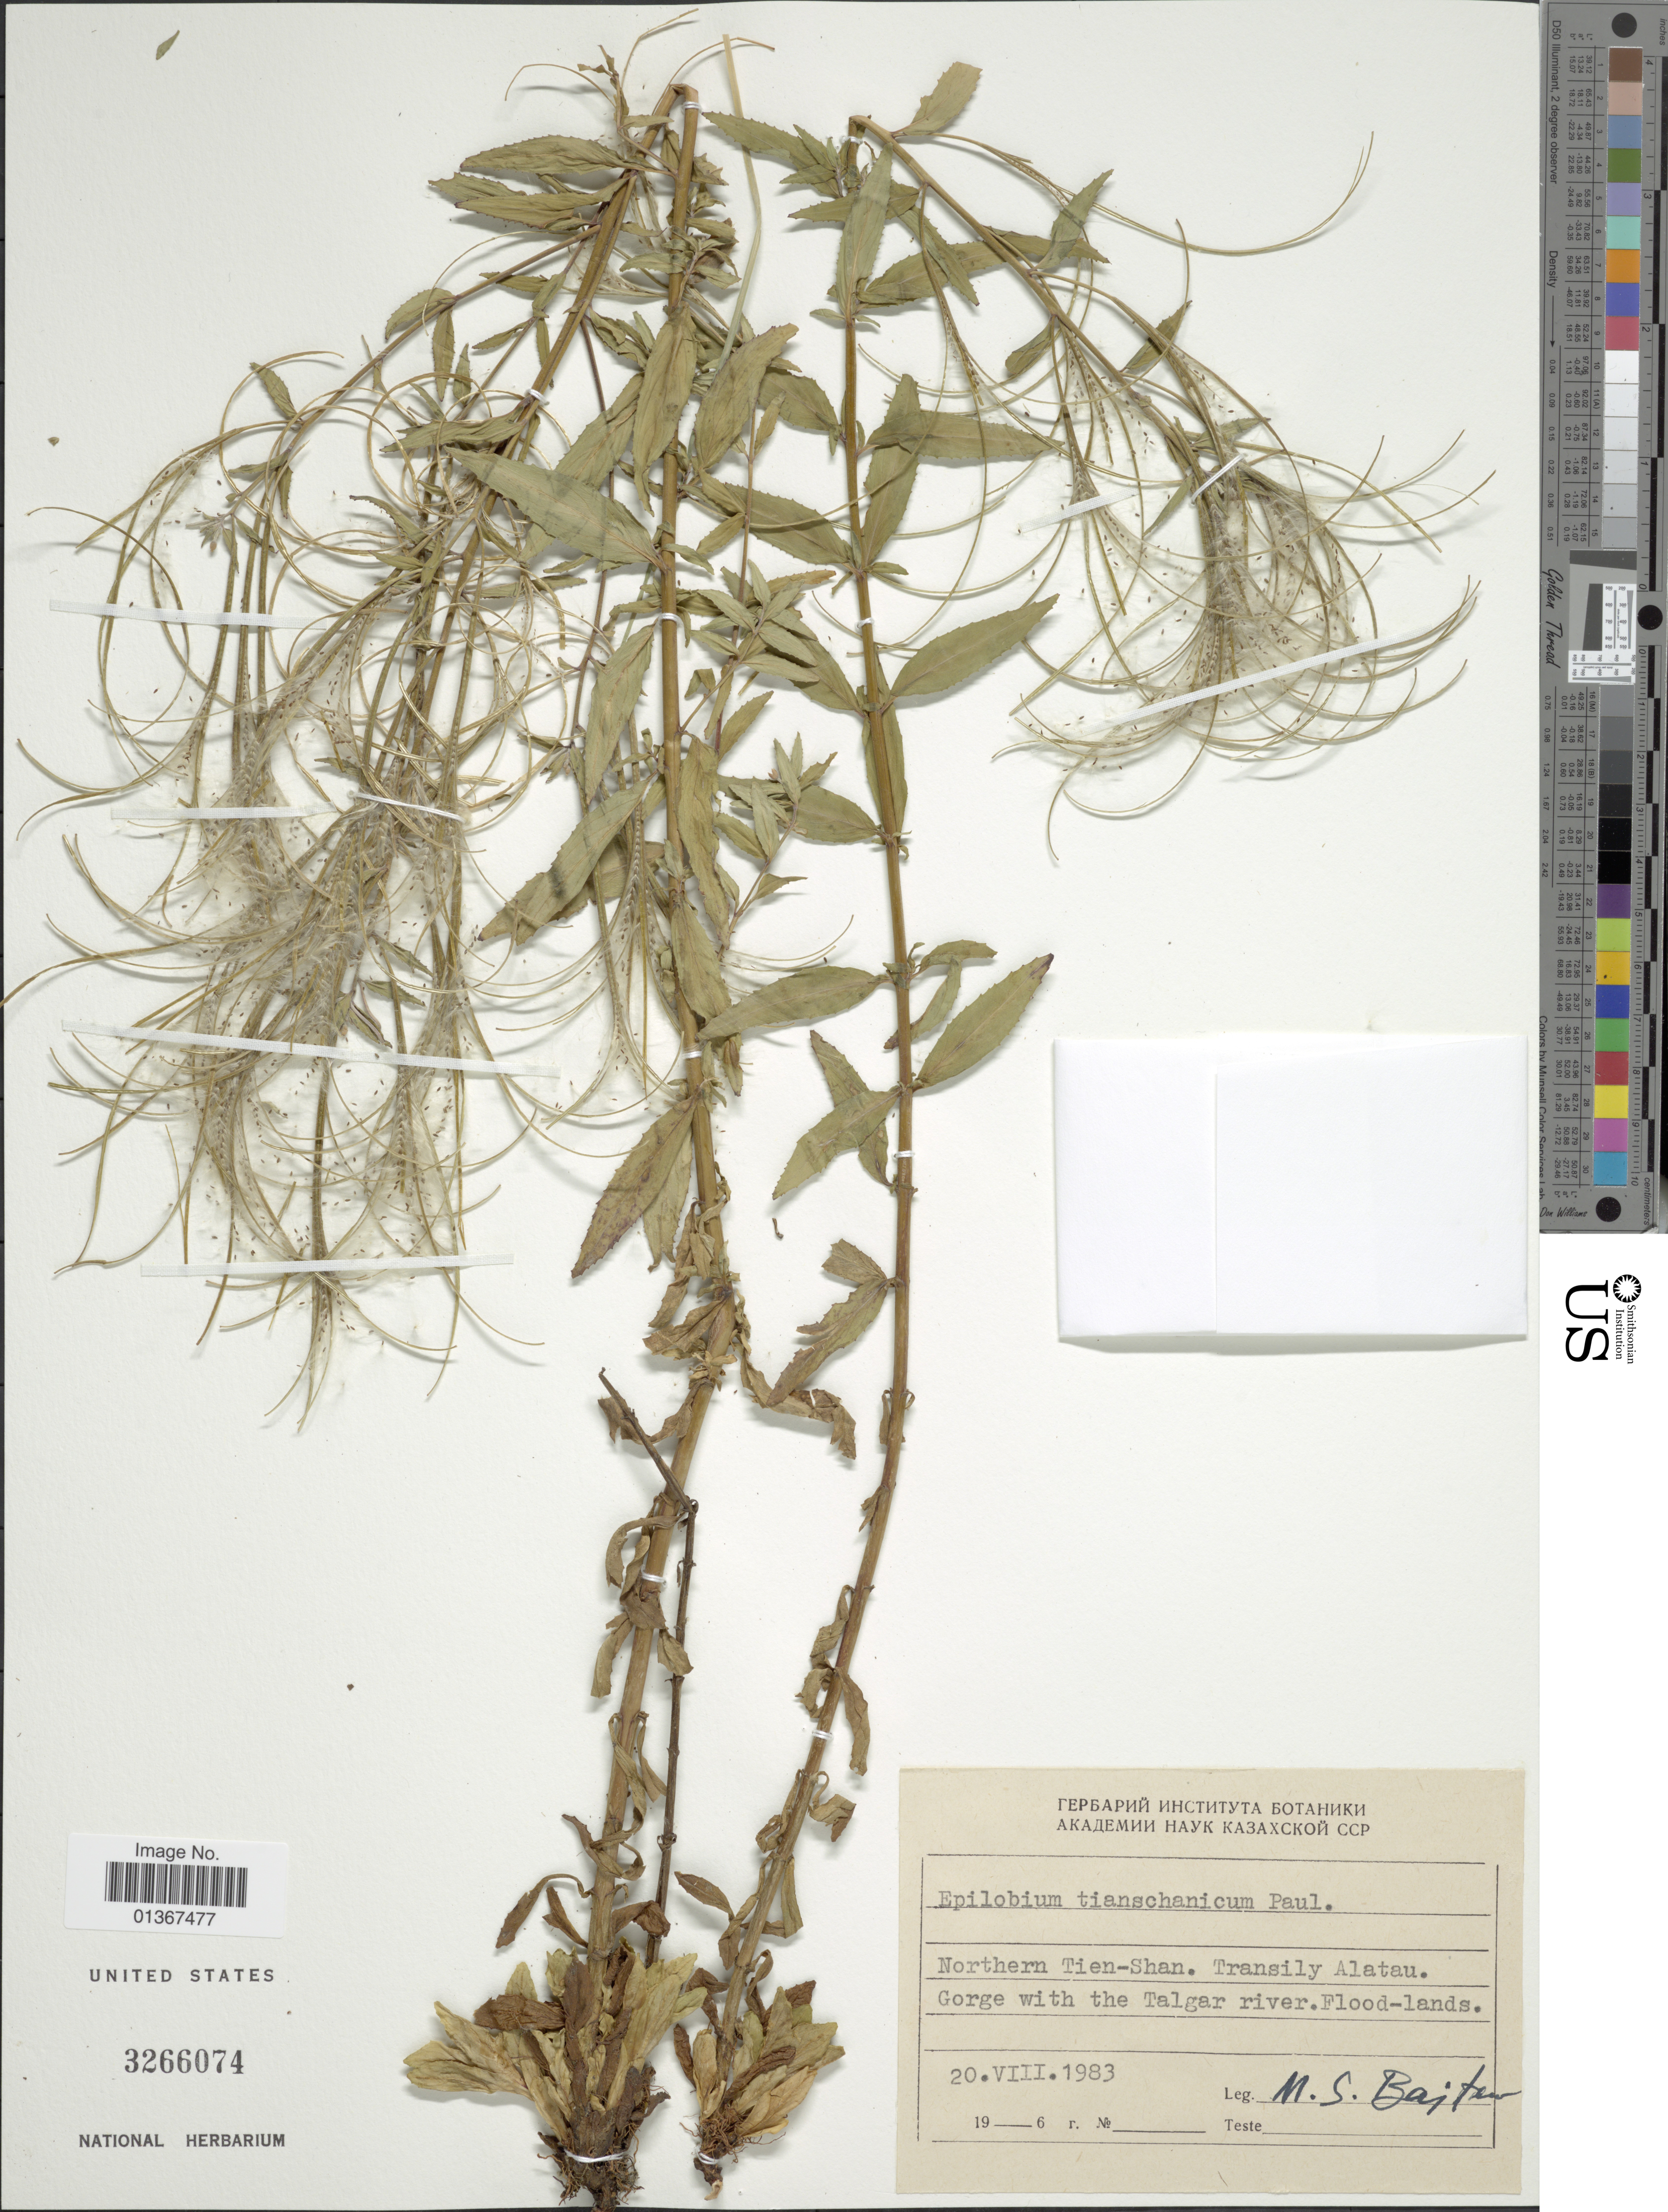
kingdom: Plantae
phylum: Tracheophyta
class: Magnoliopsida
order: Myrtales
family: Onagraceae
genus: Epilobium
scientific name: Epilobium tianschanicum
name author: Pavlov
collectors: M. Bajtenov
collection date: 1983-08-20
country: Kazakhstan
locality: Northern Tien-Shan. Transily Alatau. Gorge with the Talgar river.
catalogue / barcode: US 3266074